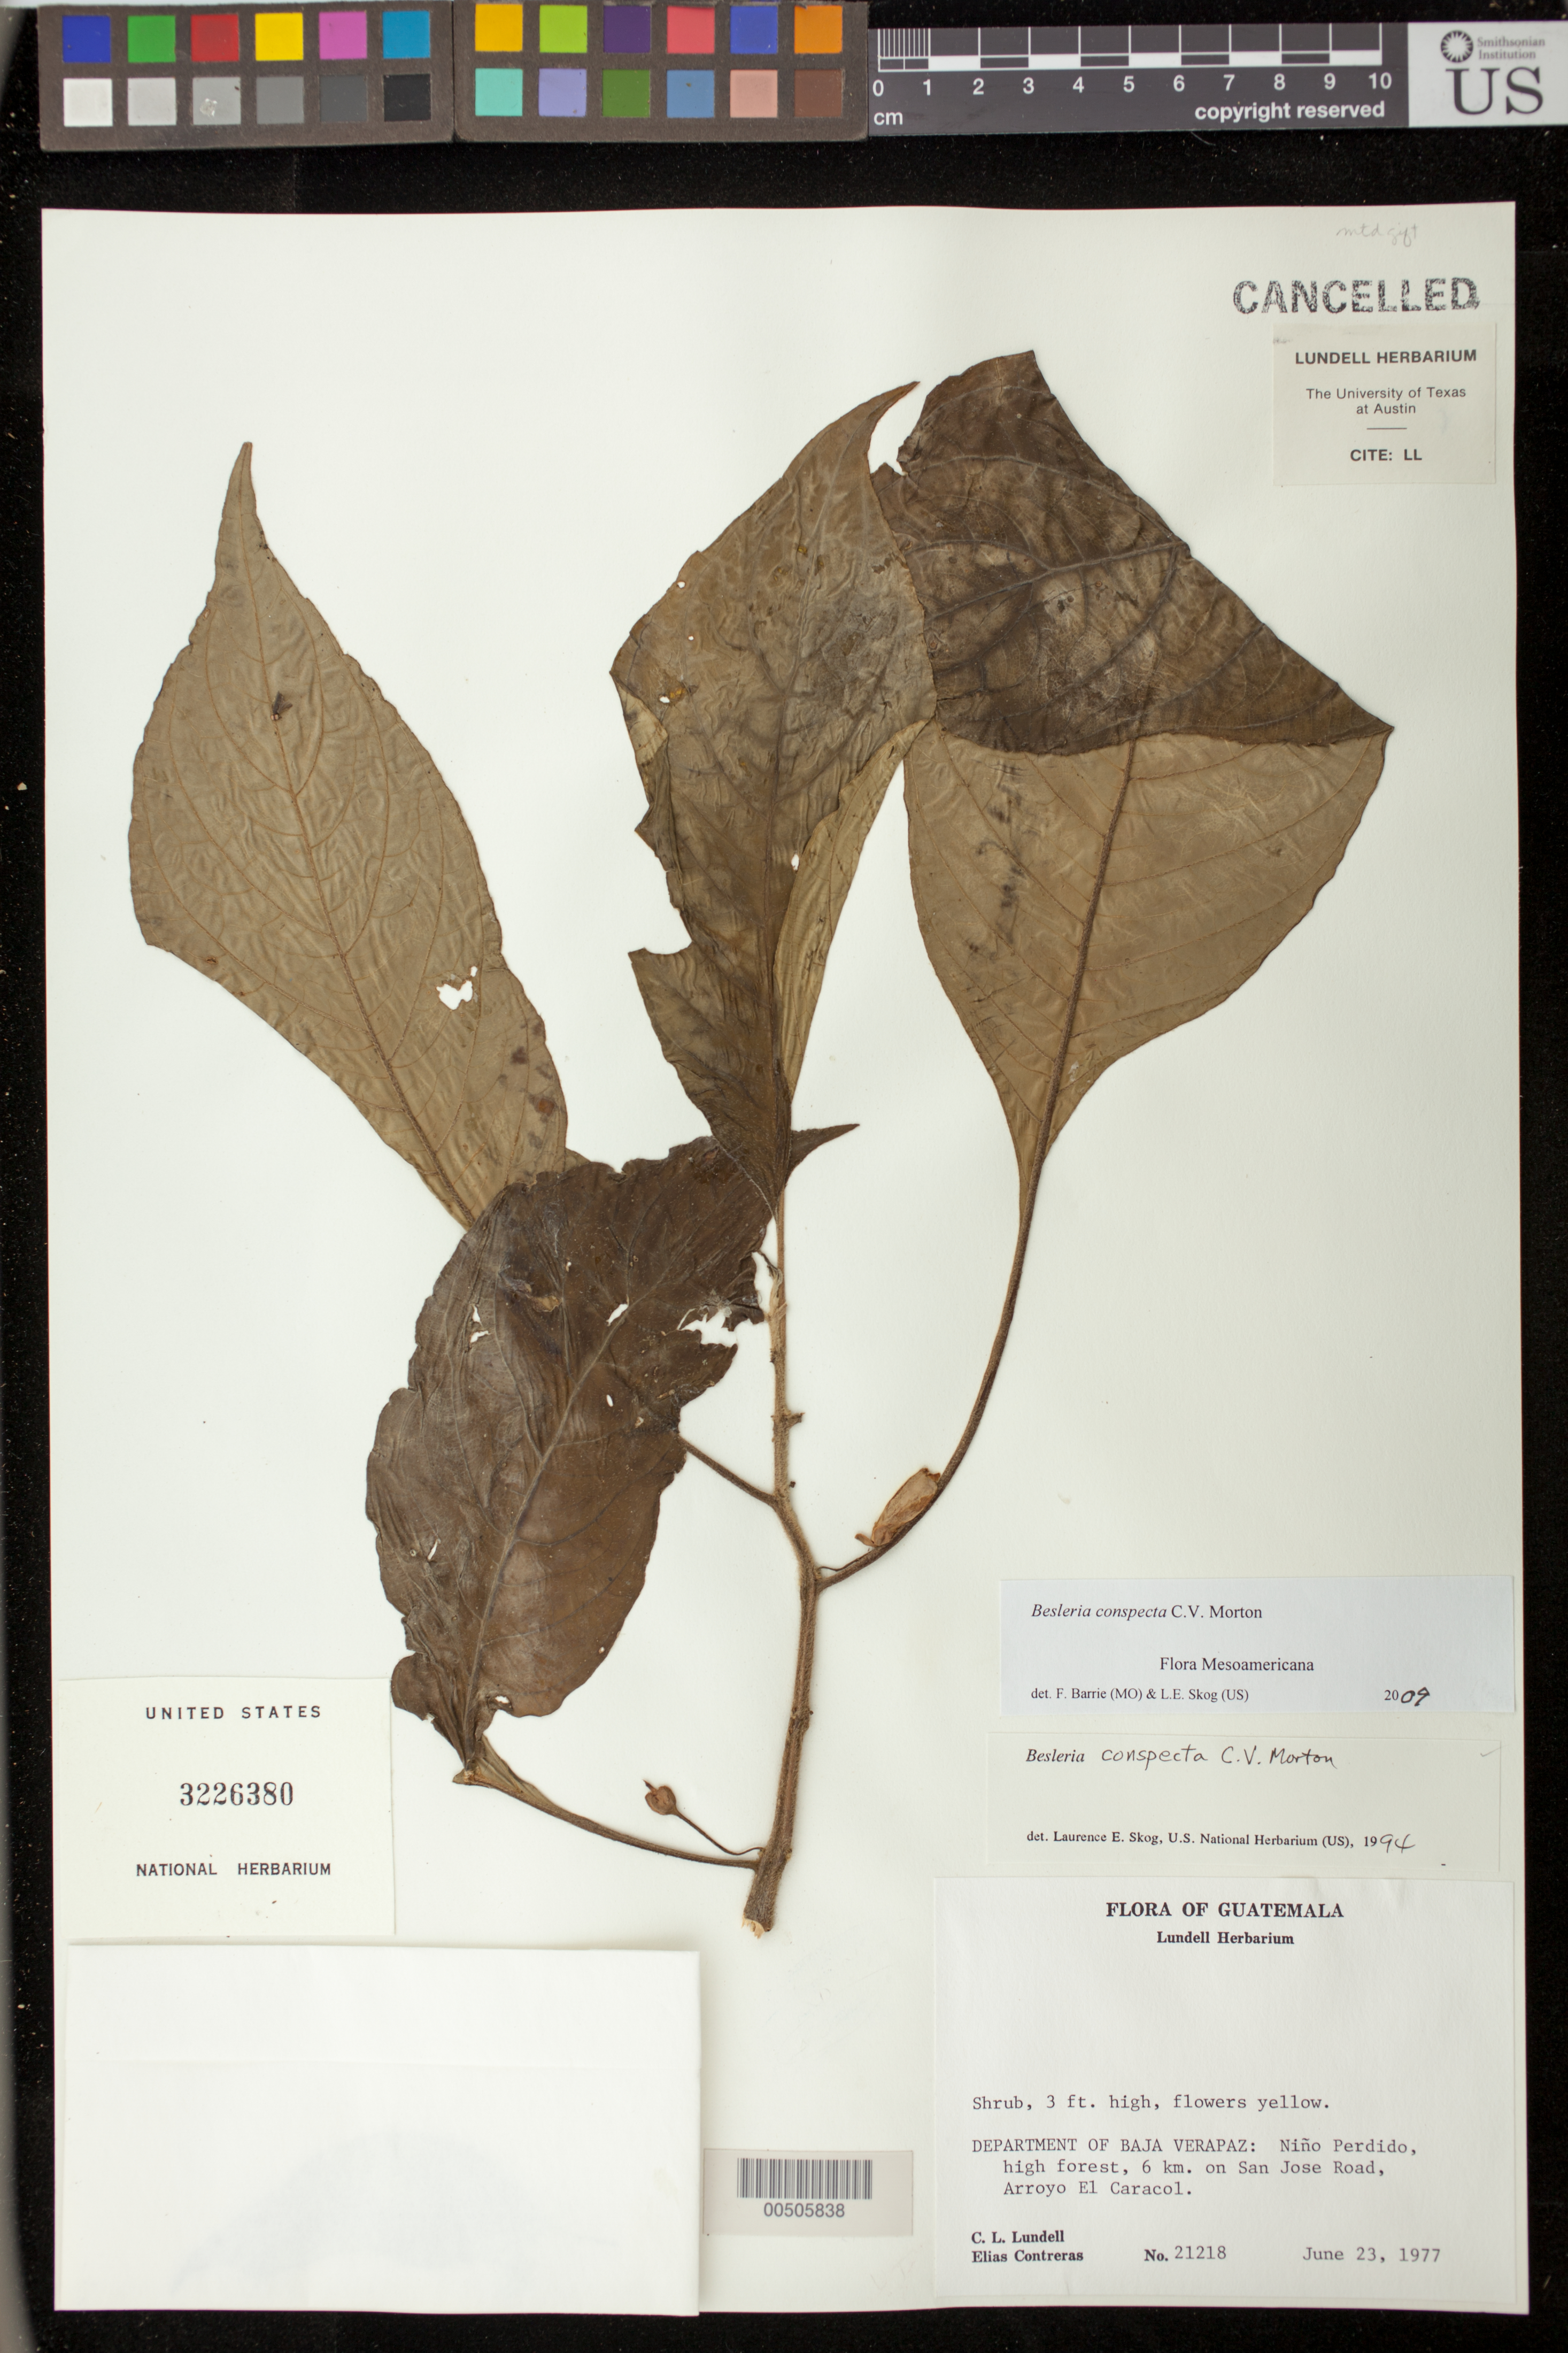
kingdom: Plantae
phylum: Tracheophyta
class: Magnoliopsida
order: Lamiales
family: Gesneriaceae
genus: Besleria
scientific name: Besleria conspecta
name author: C.V. Morton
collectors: C. L. Lundell & E. Contreras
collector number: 21218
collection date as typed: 23 Jun 1977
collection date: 1977-06-23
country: Guatemala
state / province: Baja Verapaz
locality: Nino Perdido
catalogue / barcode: US 3226380